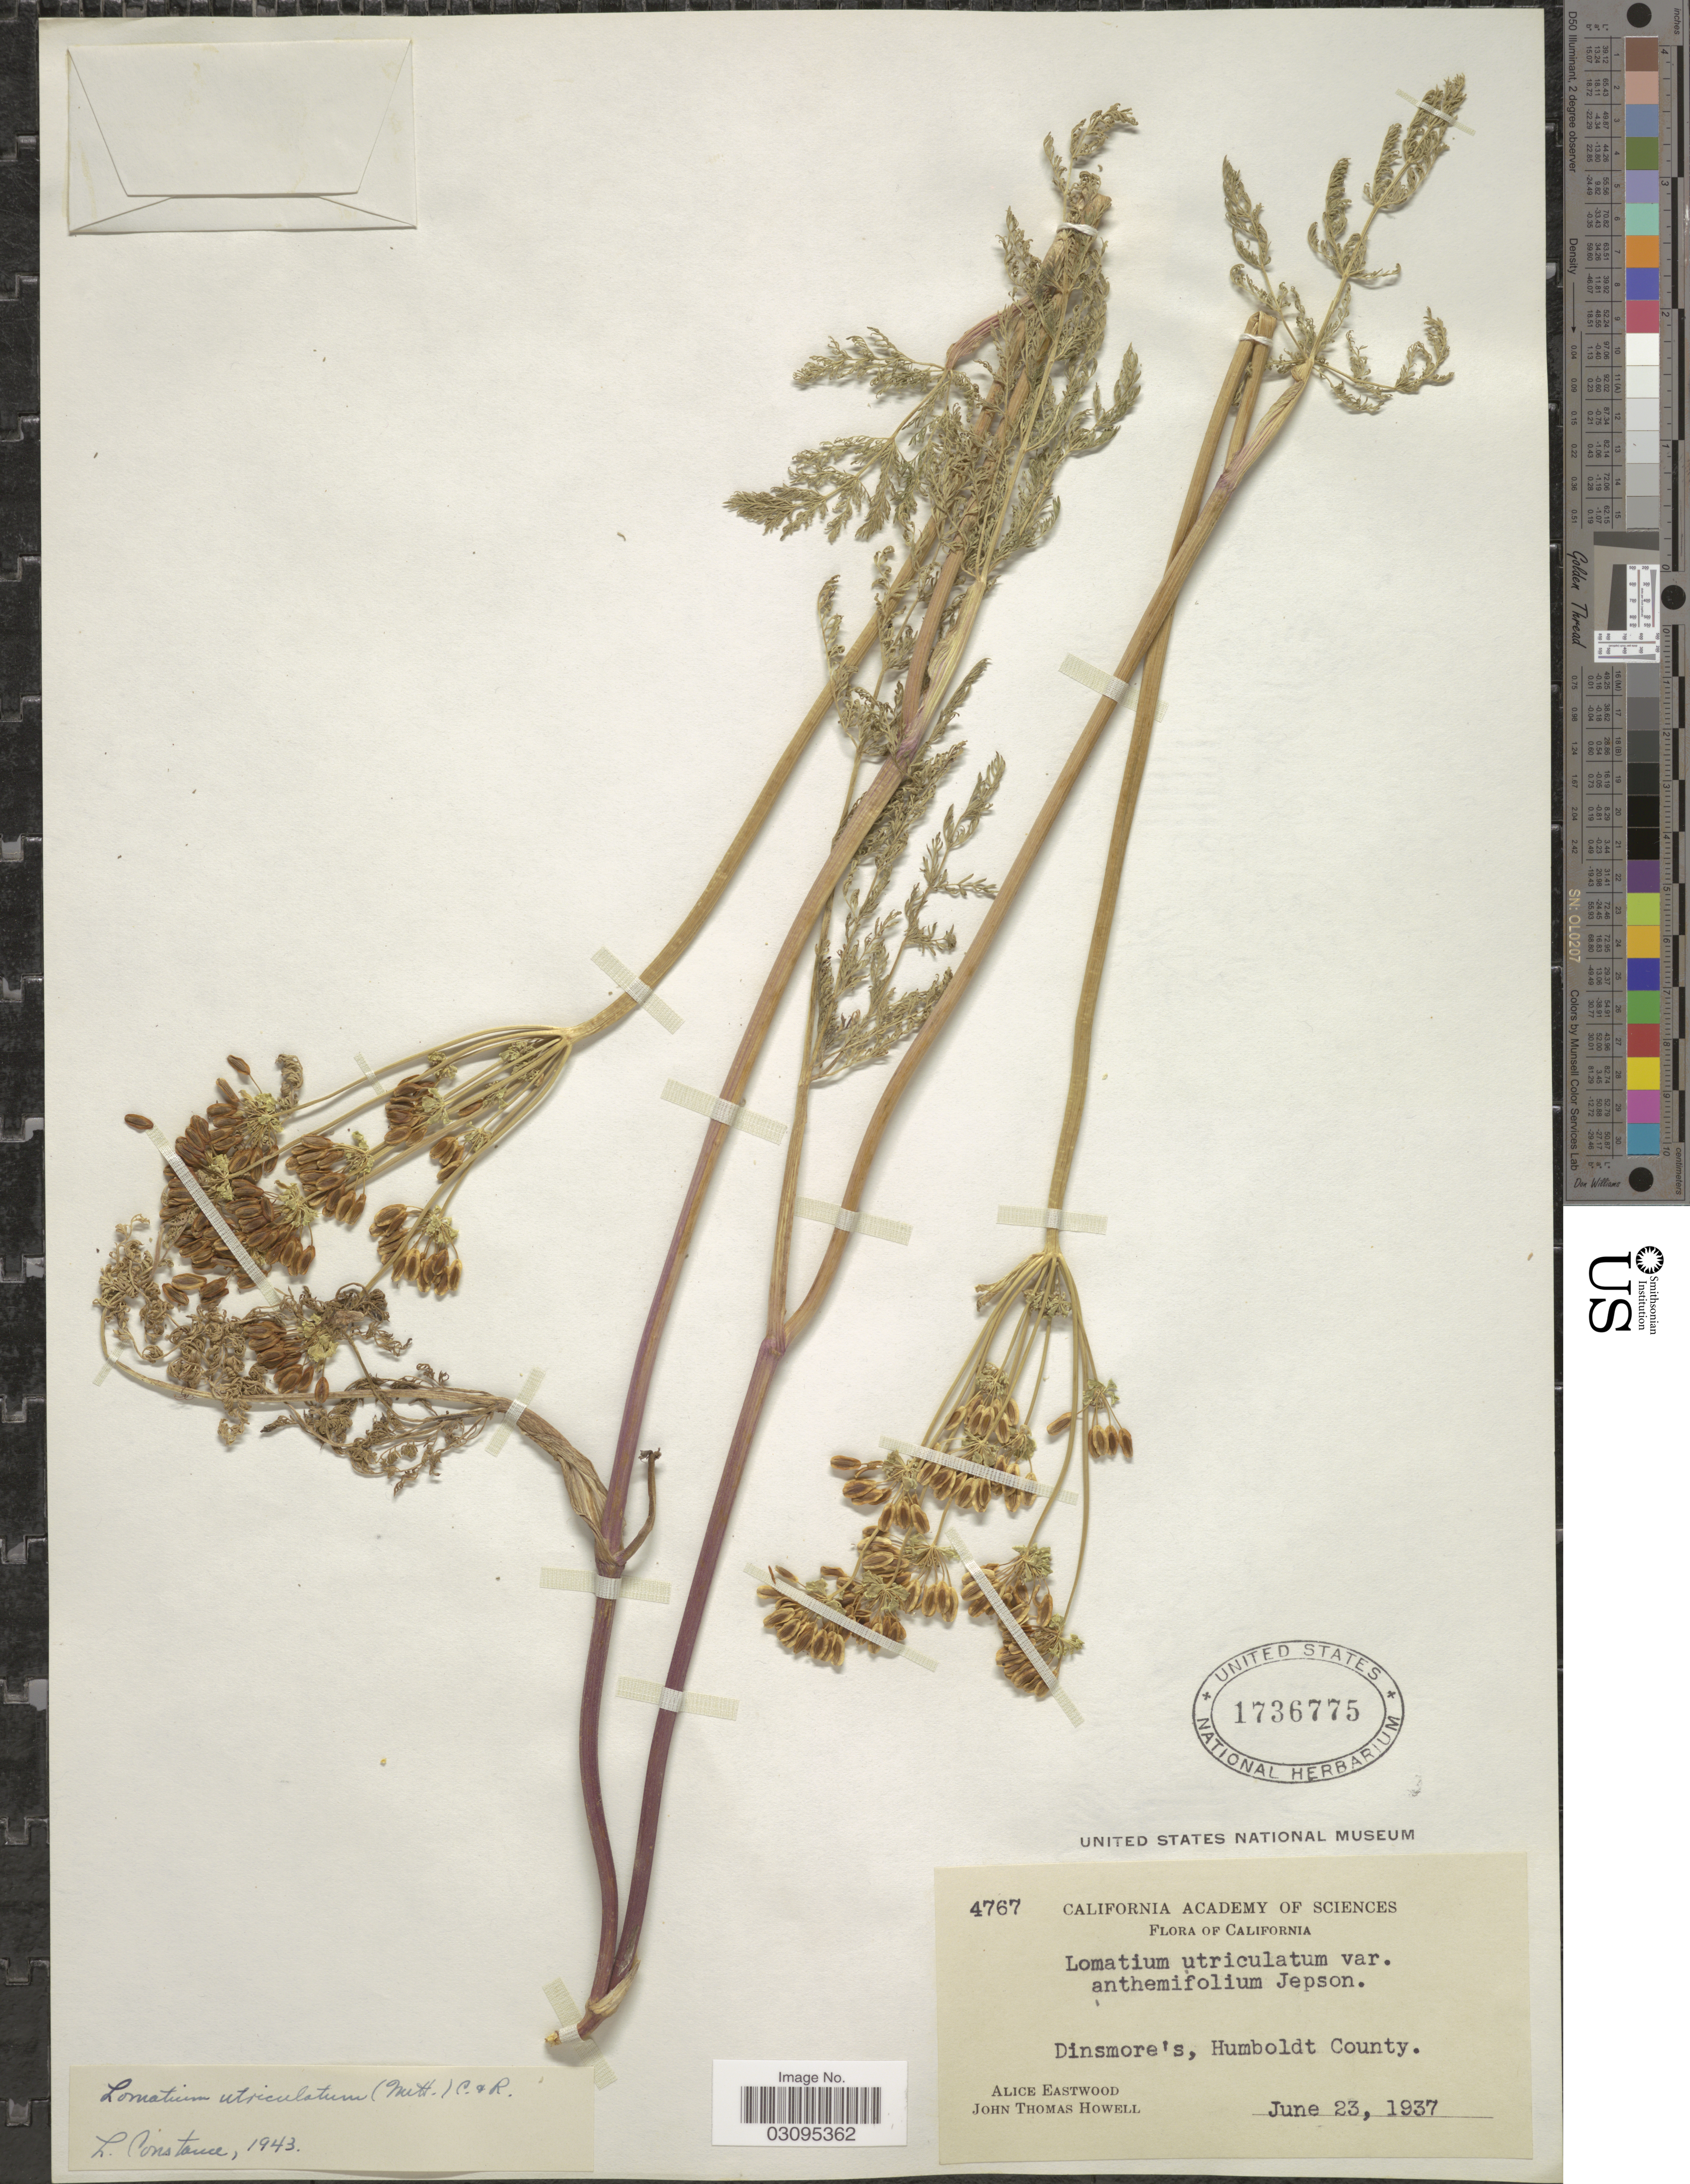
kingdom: Plantae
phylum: Tracheophyta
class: Magnoliopsida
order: Apiales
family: Apiaceae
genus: Lomatium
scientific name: Lomatium utriculatum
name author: (Nutt. ex Torr. & A. Gray) J.M. Coult. & Rose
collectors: A. Eastwood & J. T. Howell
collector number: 4767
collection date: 1937-06-23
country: United States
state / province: California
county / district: Humboldt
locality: Dinsmore's, Humboldt County.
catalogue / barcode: US 1736775